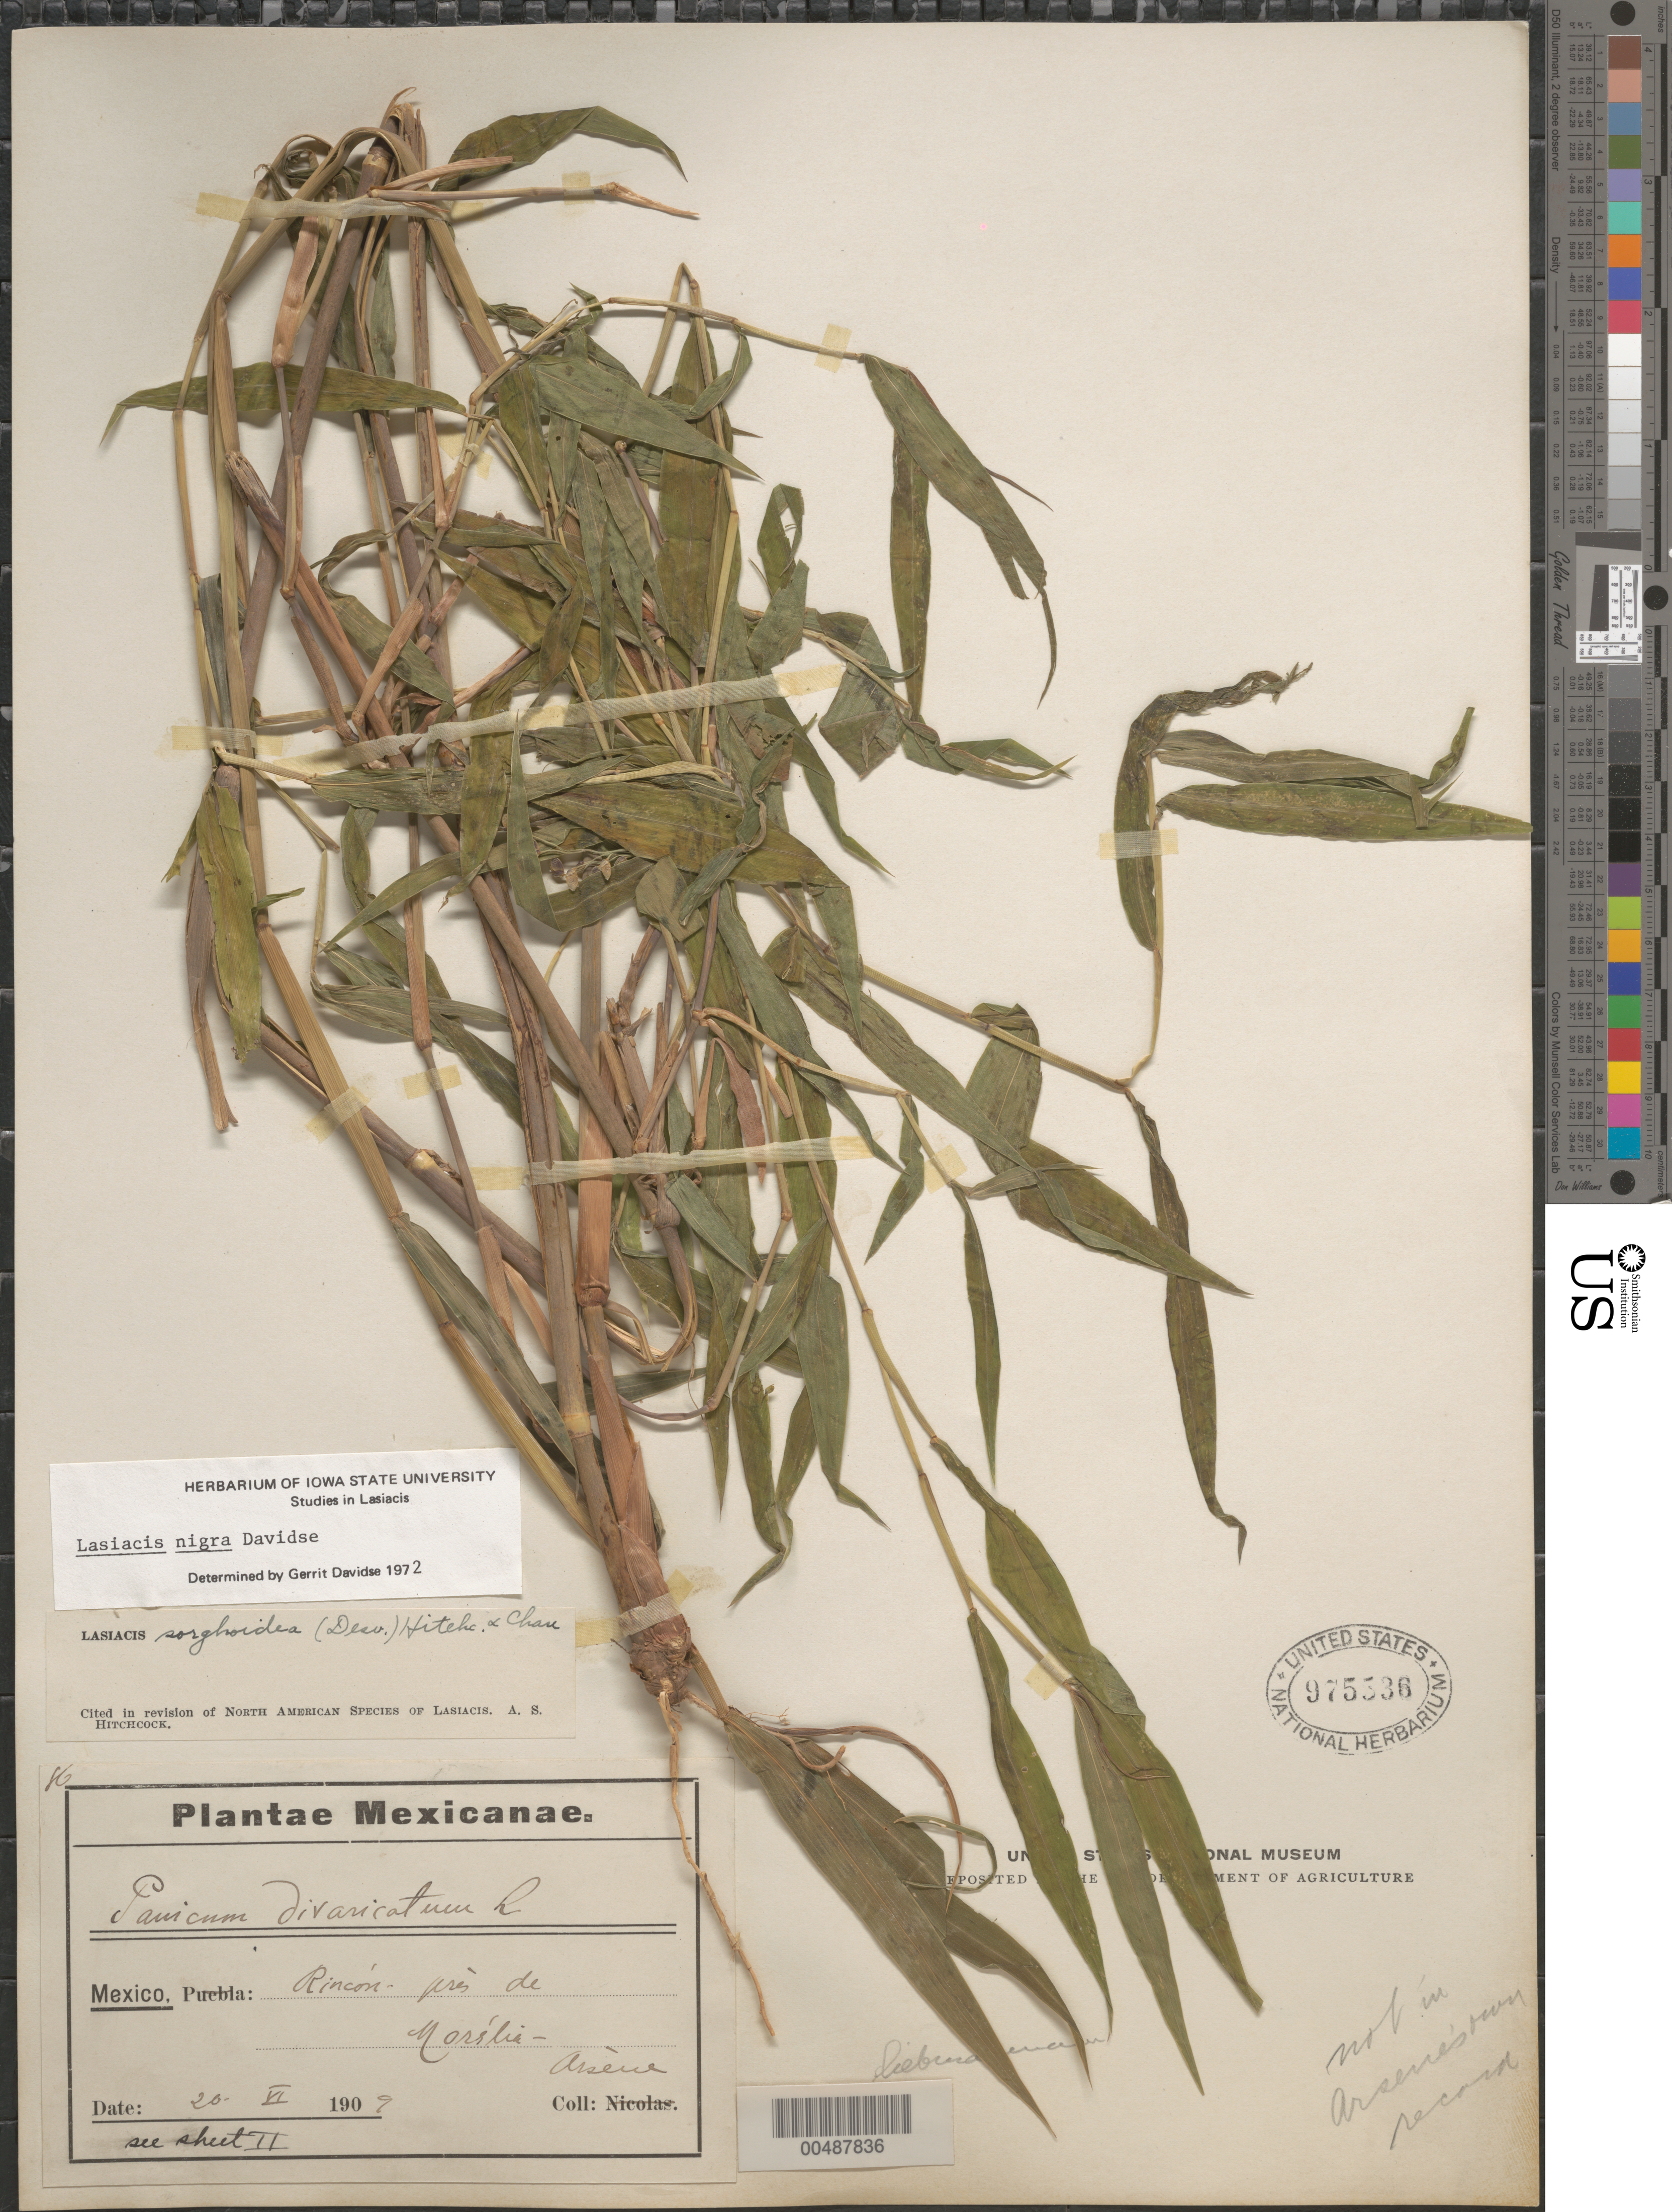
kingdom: Plantae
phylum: Tracheophyta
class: Liliopsida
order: Poales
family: Poaceae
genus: Lasiacis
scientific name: Lasiacis maxonii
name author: Swallen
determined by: Davidse, Gerrit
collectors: Bro. G. Arsène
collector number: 16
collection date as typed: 20 Jun 1909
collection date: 1909-06-20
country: Mexico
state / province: Puebla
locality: Rinc¢n - prŠs de Morelia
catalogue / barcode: US 975536